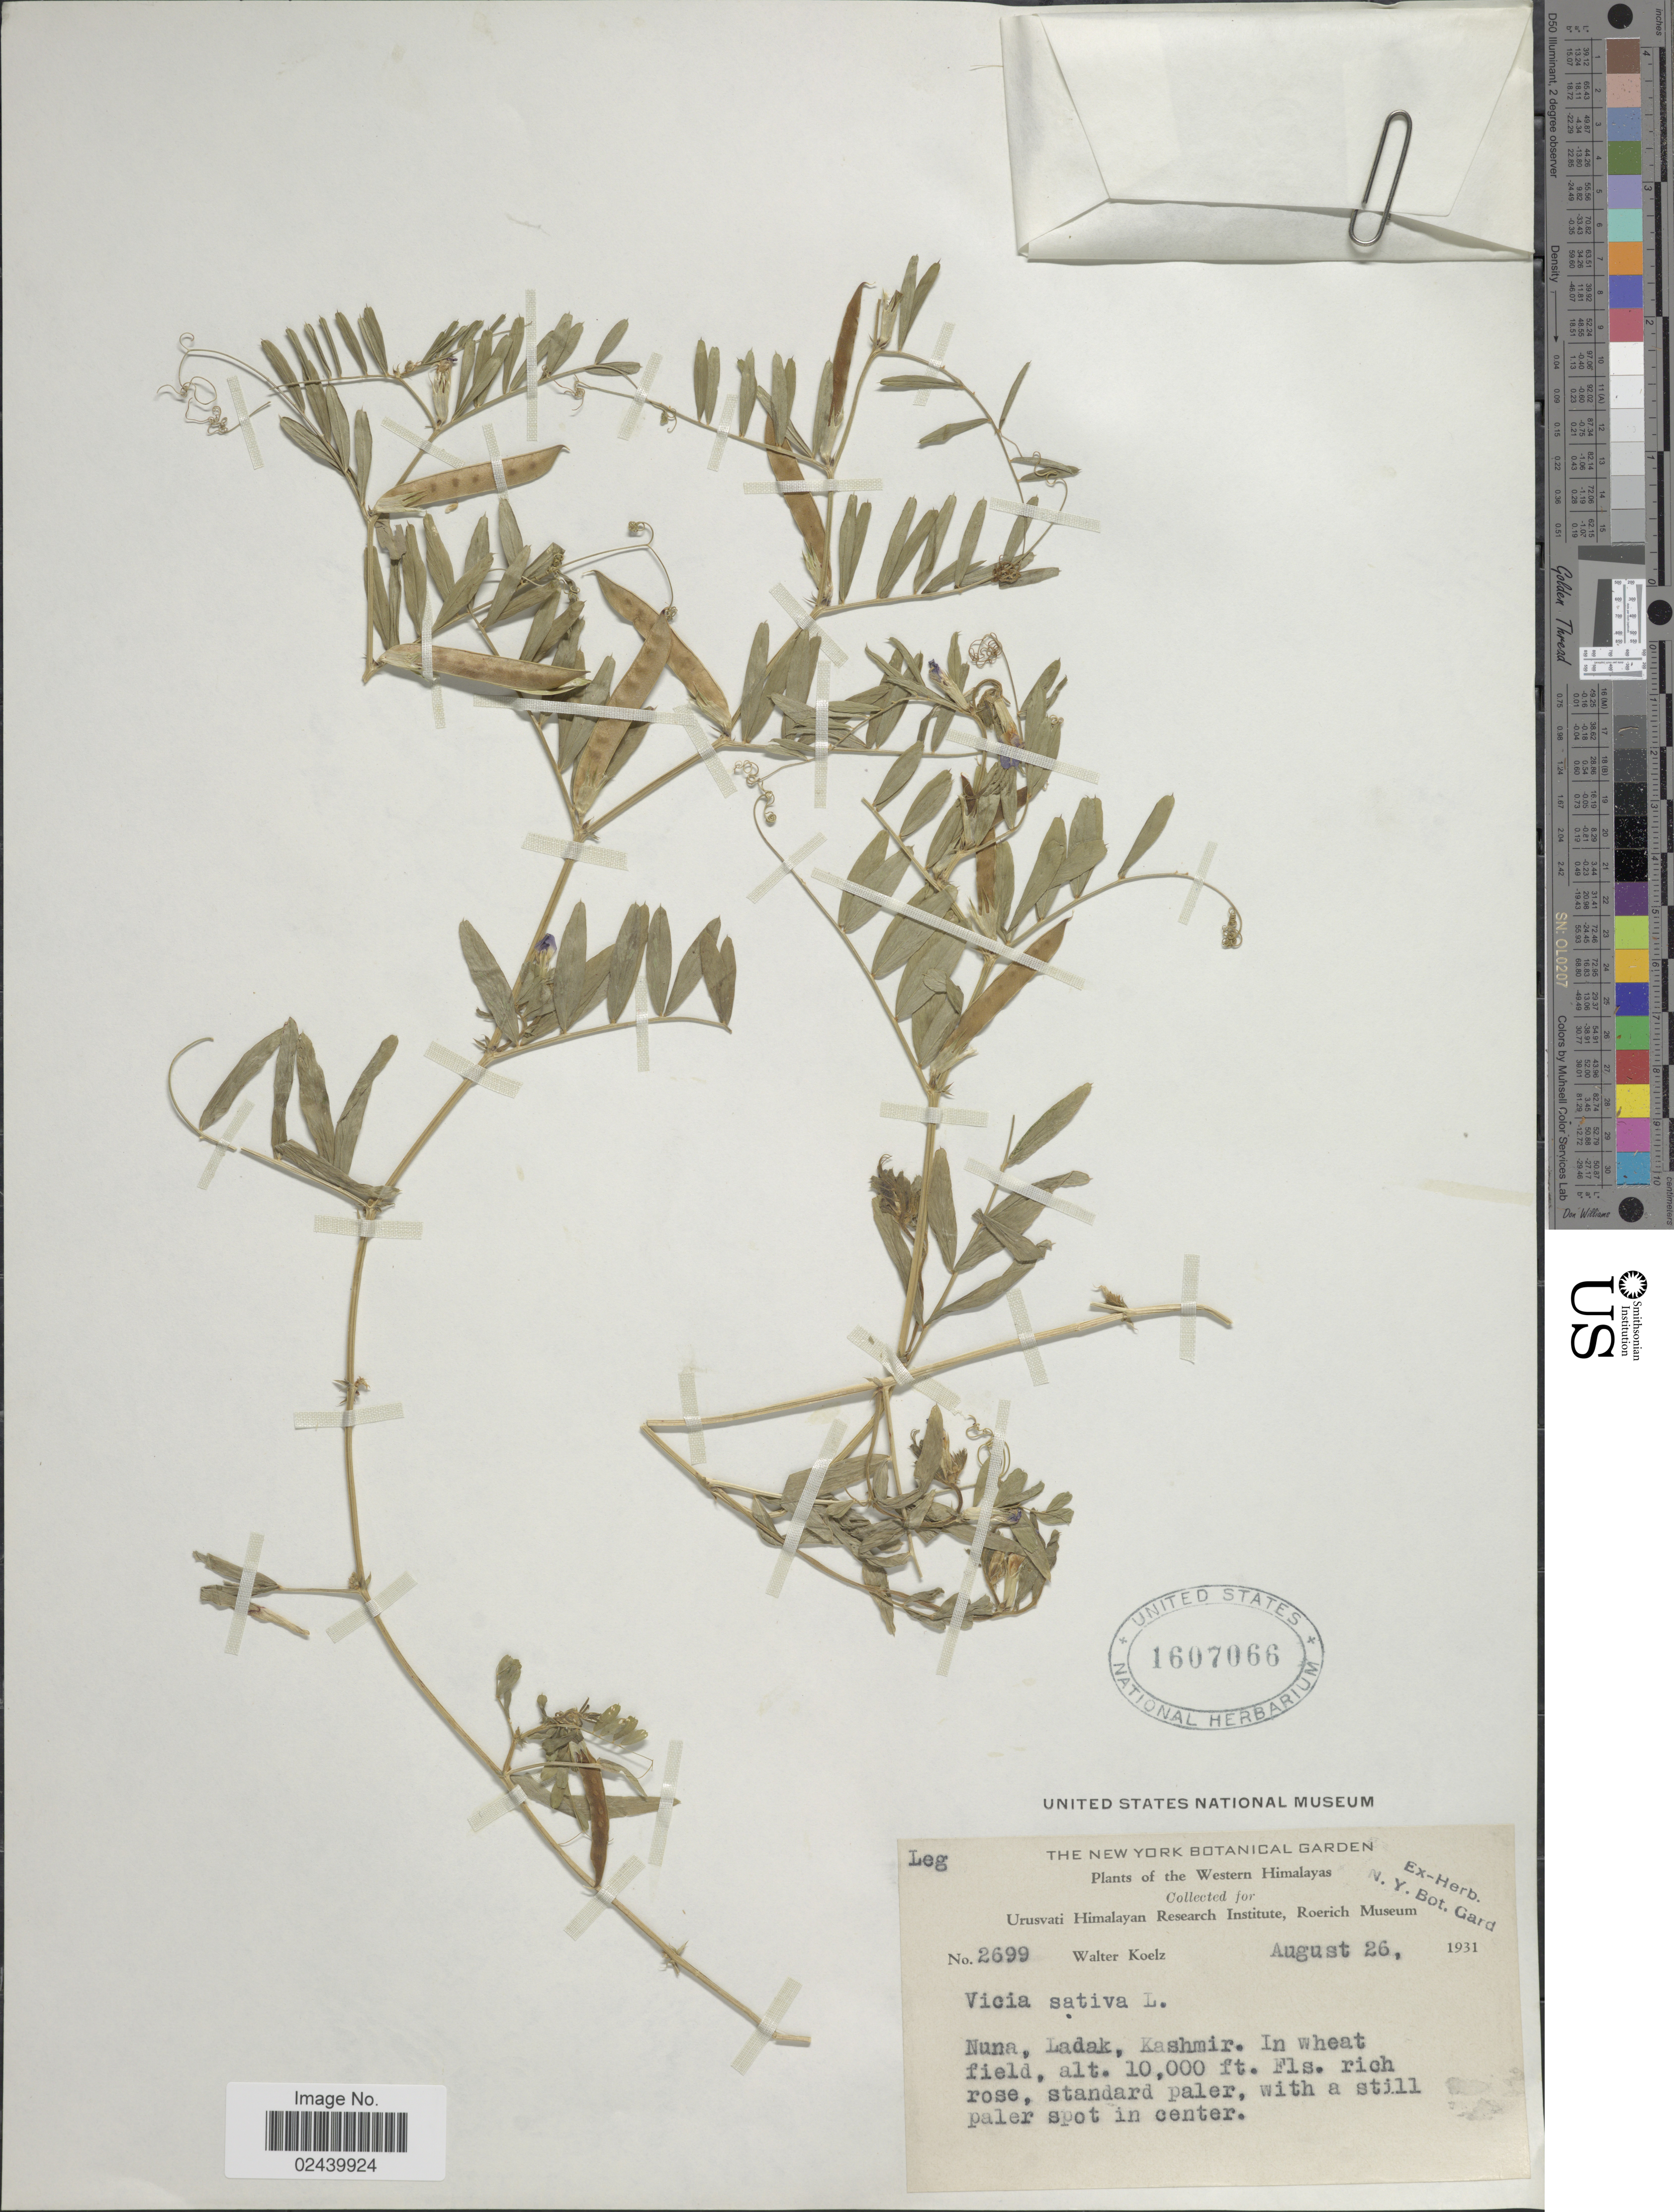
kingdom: Plantae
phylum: Tracheophyta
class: Magnoliopsida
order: Fabales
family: Fabaceae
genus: Vicia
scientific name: Vicia sativa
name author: L.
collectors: W. N. Koelz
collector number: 2699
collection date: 1931-08-26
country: India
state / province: Ladakh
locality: Western Himalayas. Nuna, Ladak, Kashmir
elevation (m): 3048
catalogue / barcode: US 1607066